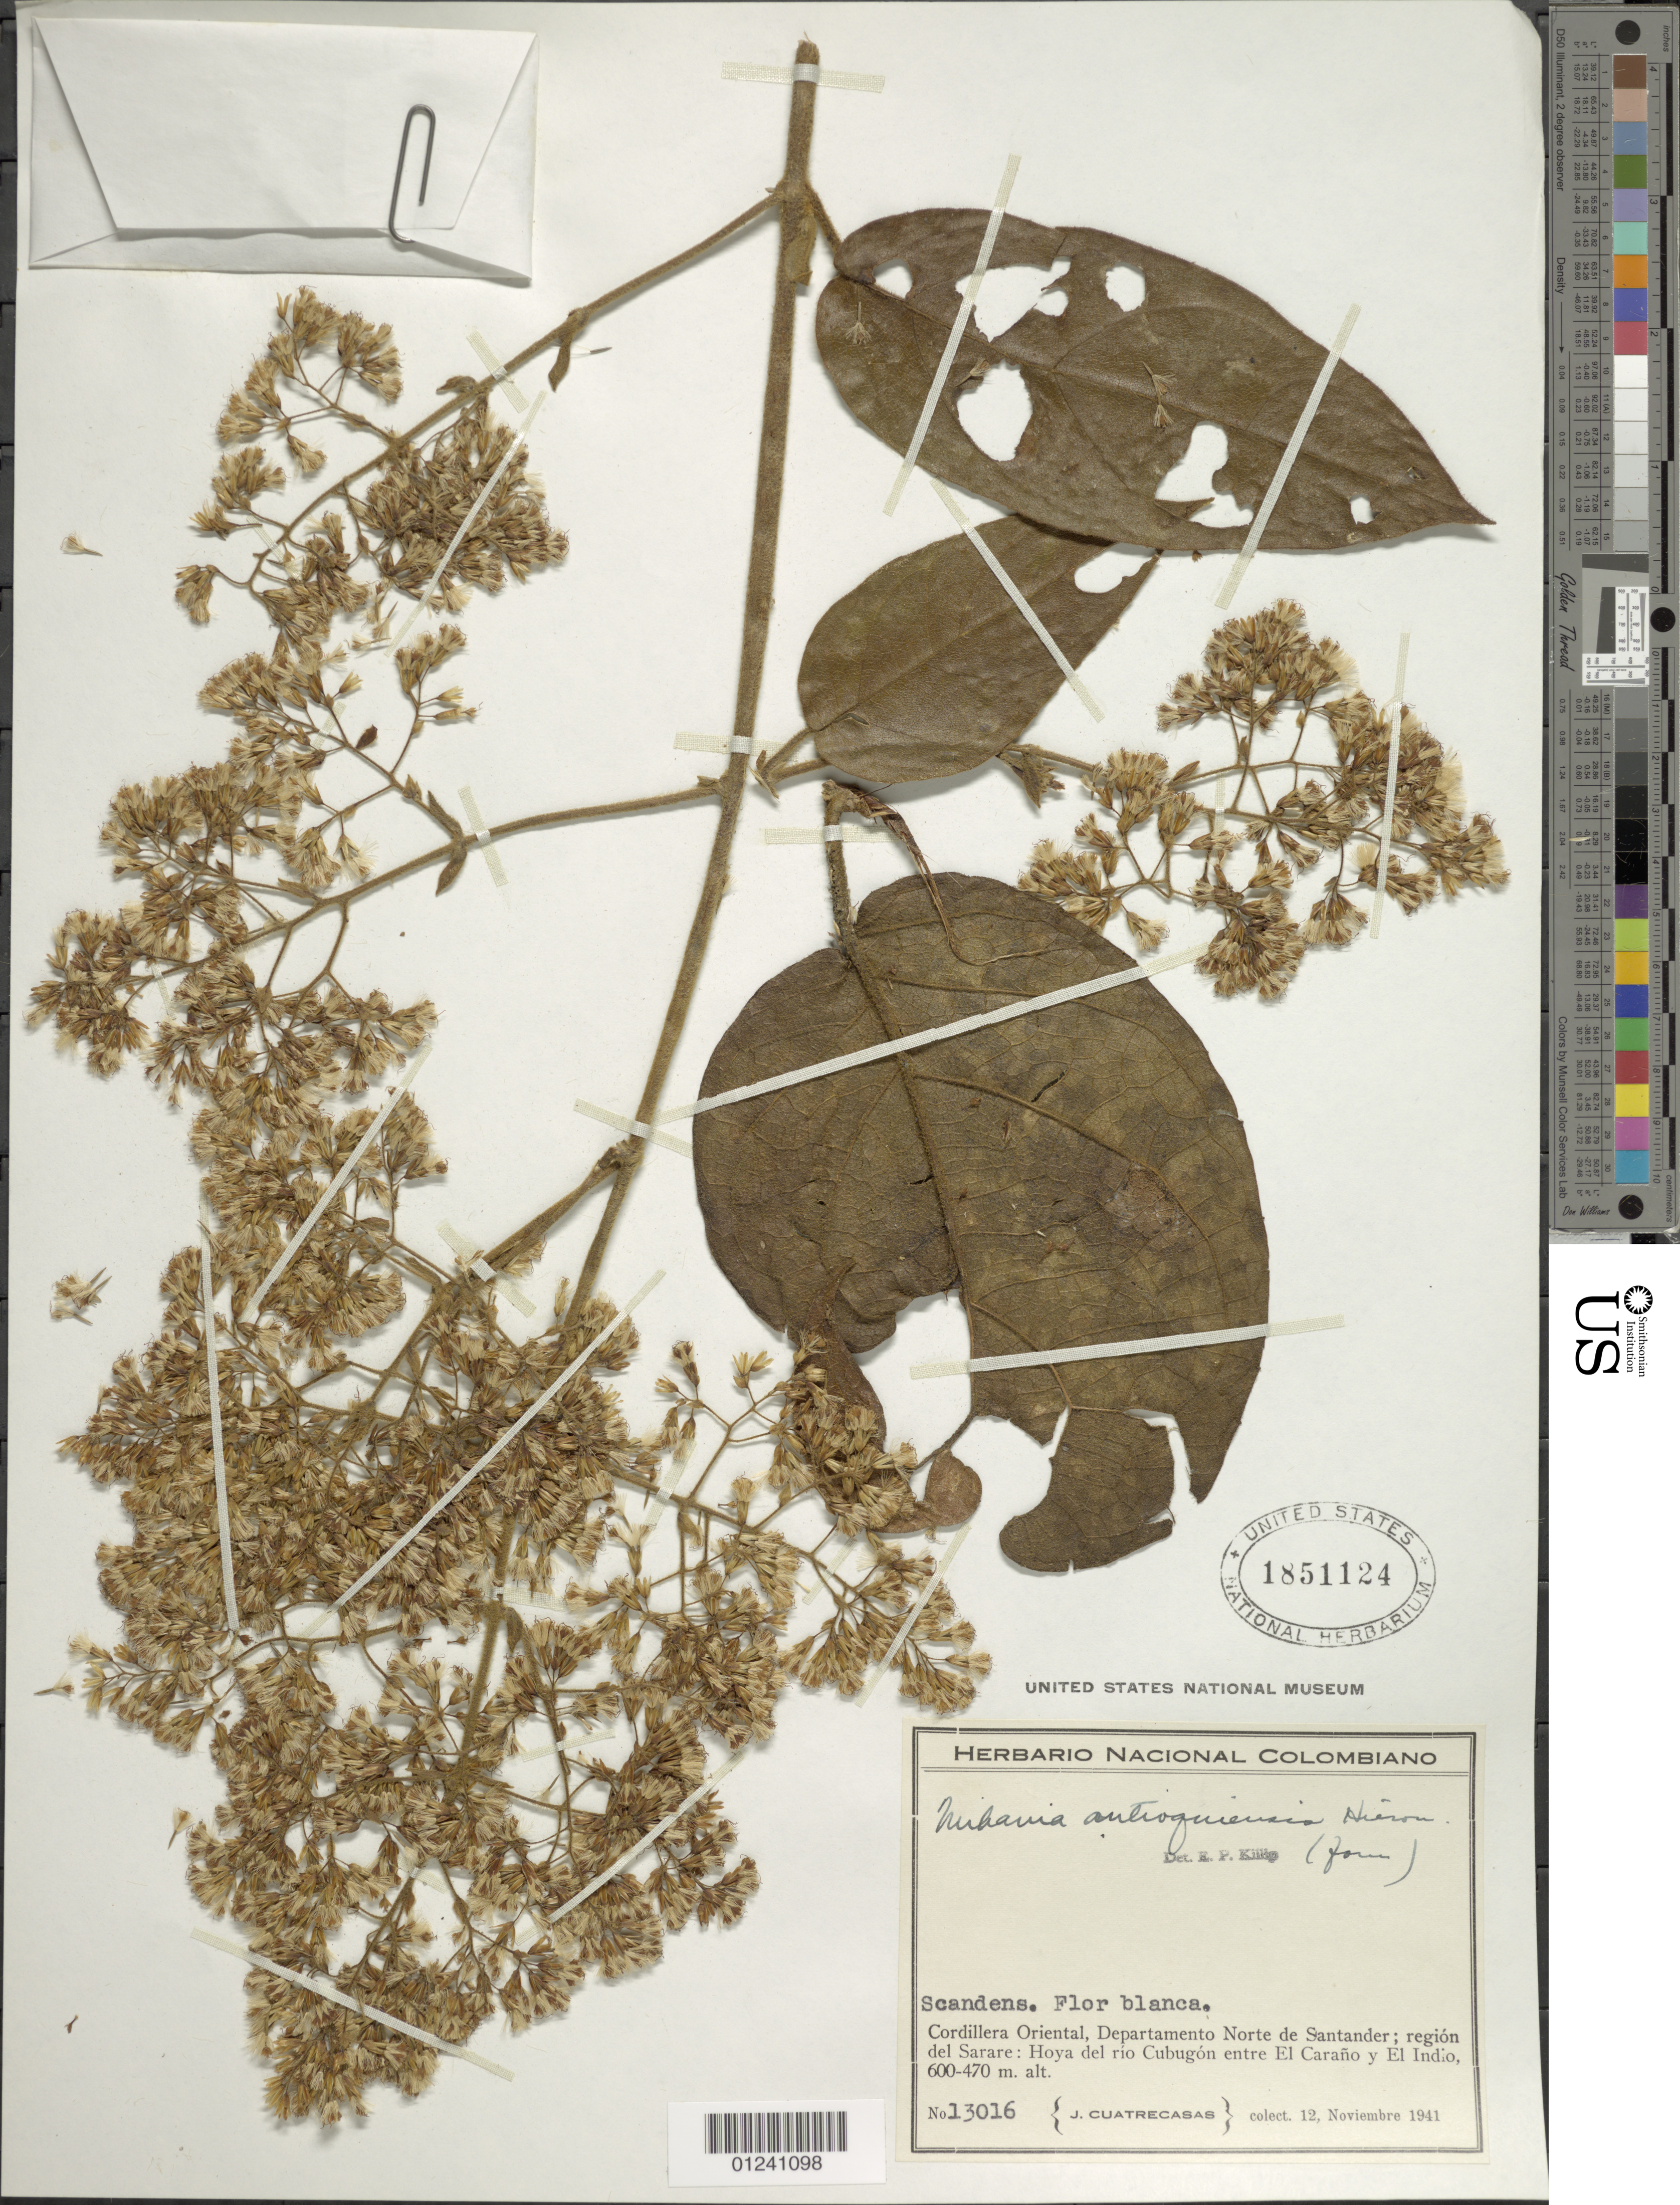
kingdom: Plantae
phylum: Tracheophyta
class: Magnoliopsida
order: Asterales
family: Asteraceae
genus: Mikania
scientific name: Mikania banisteriae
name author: DC.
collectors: J. Cuatrecasas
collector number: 13016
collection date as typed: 12 Nov 1941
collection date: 1941-11-12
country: Colombia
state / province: Norte de Santander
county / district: Sarare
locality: Hoya del rio Cubugon entre El Carano y El Indio. Cordillera Oriental. Sarare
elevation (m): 470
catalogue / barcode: US 1851124